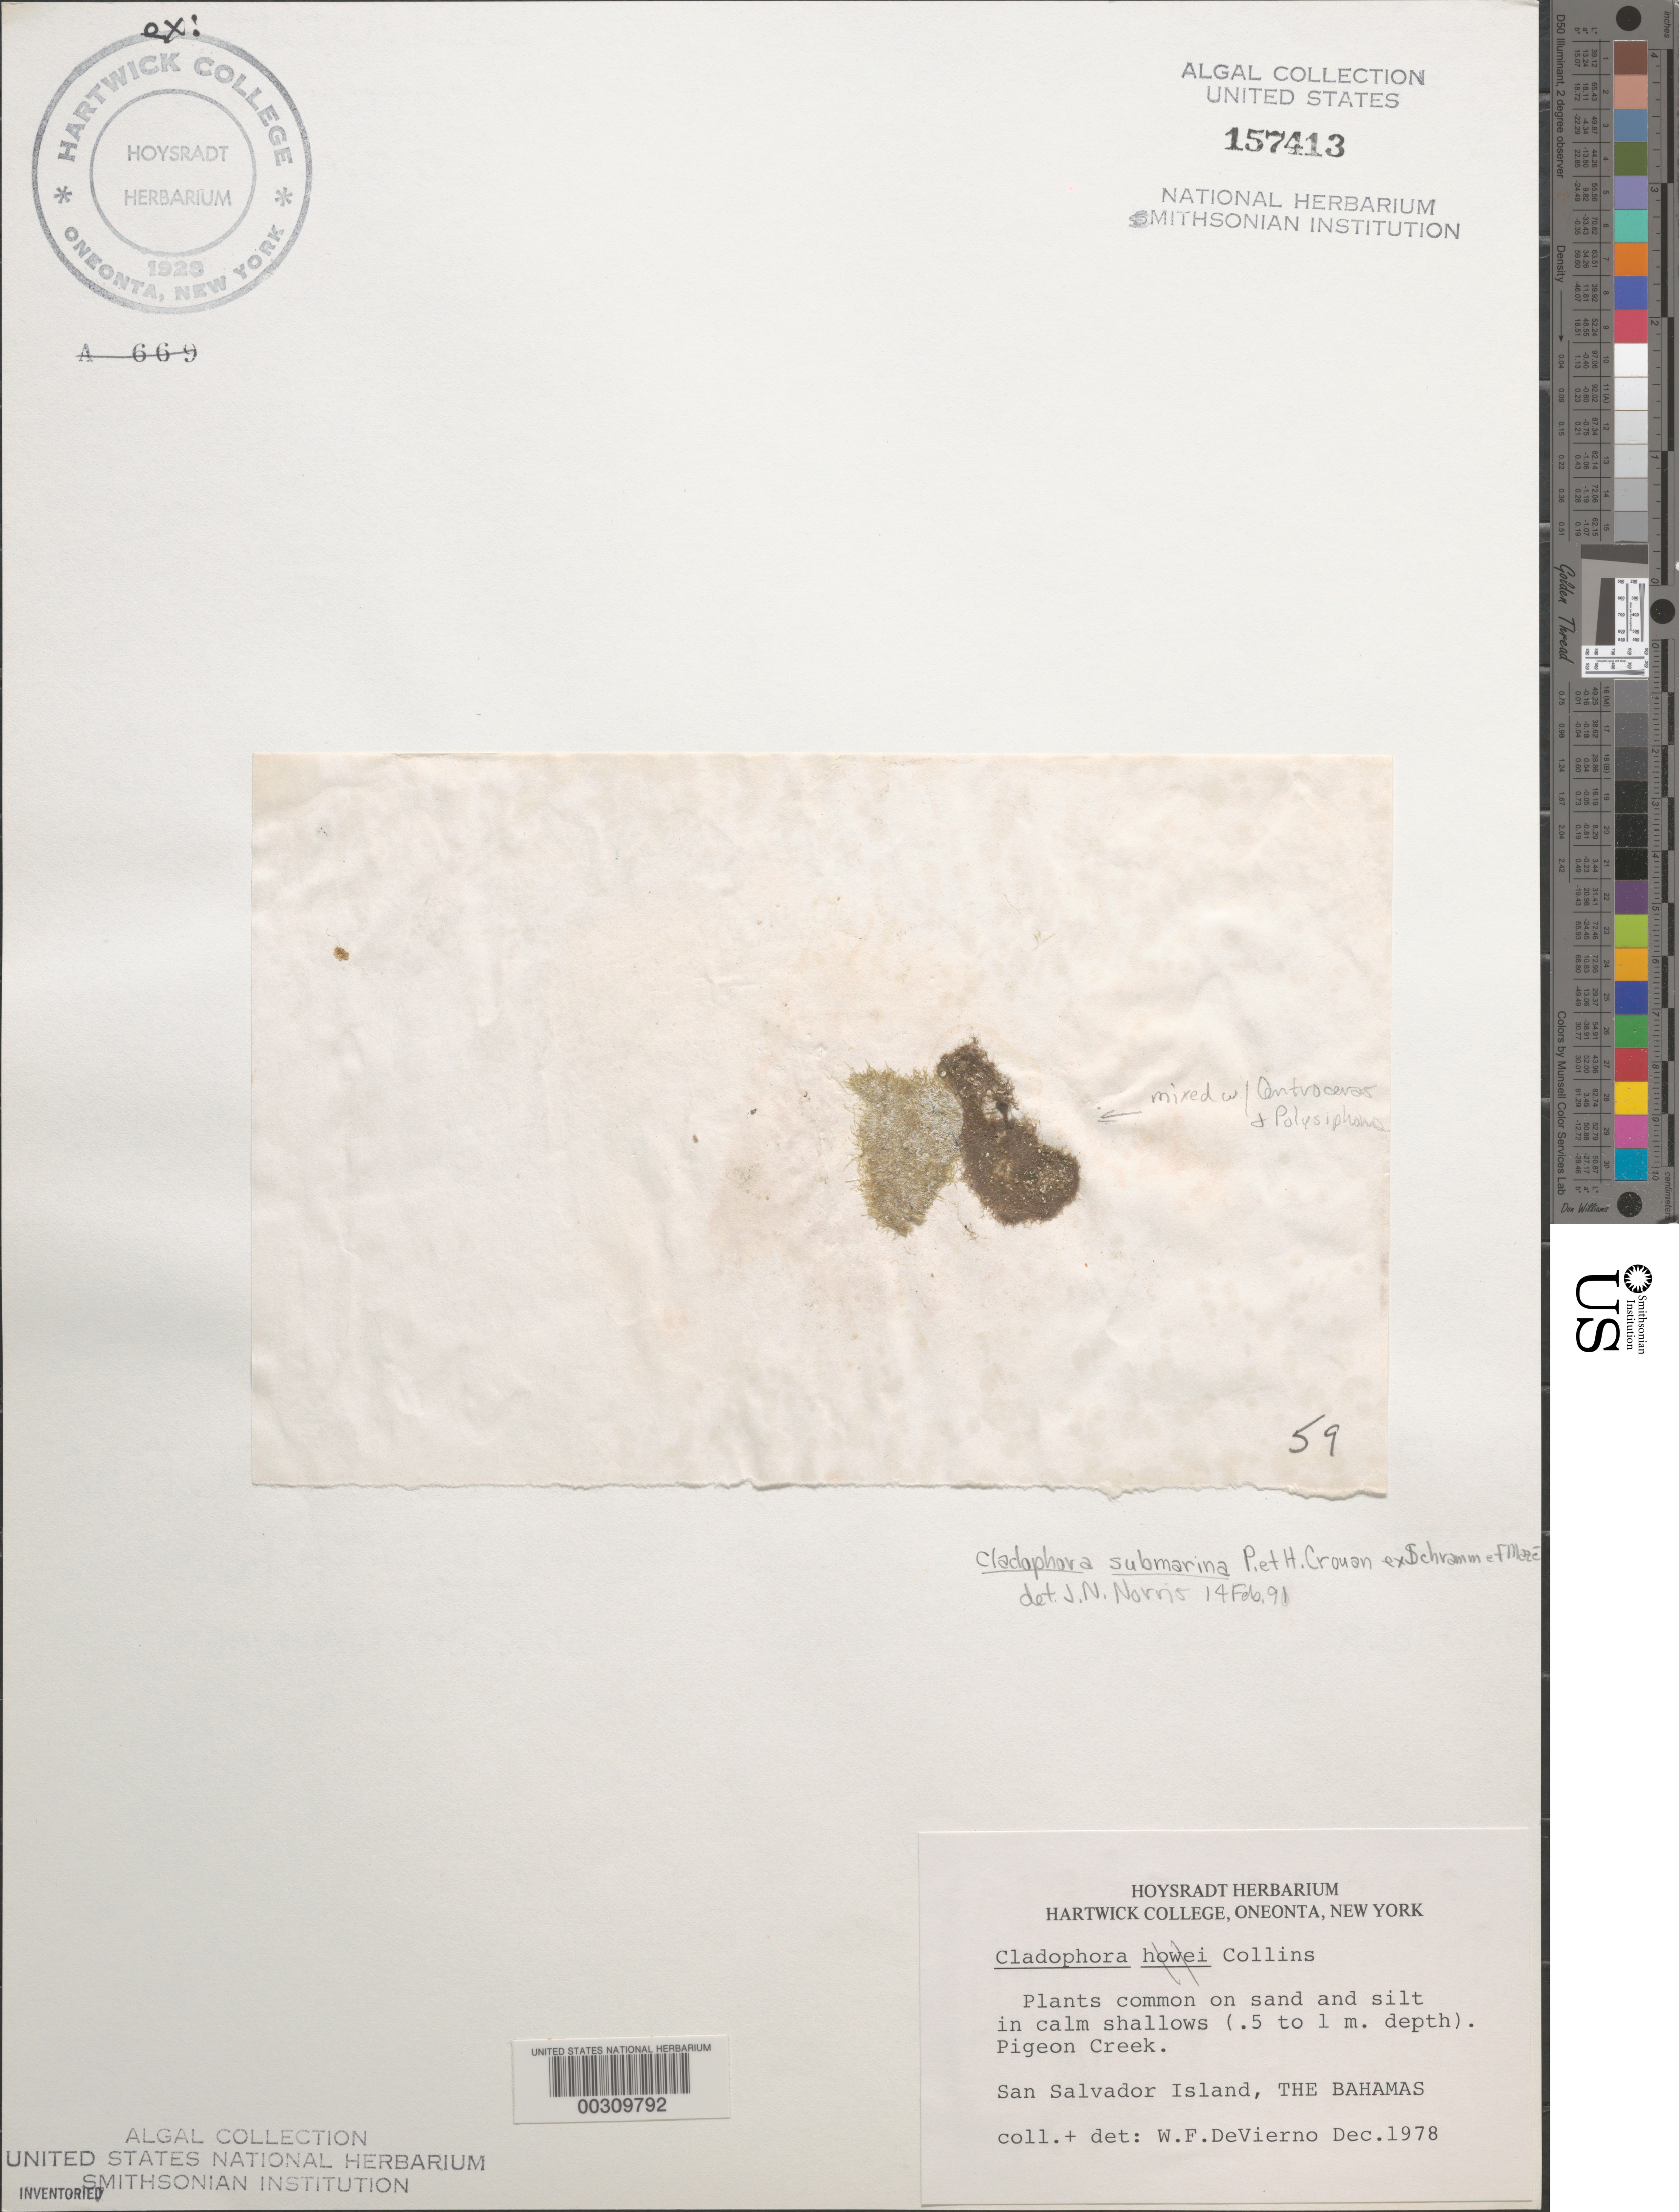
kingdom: Plantae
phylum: Chlorophyta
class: Ulvophyceae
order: Cladophorales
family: Cladophoraceae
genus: Cladophora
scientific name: Cladophora submarina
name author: P. Crouan & H. Crouan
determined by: Norris, James N.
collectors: W. Devierno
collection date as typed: Dec 1978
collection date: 1978-12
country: Bahamas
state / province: San Salvador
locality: Pigeon creek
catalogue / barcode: US 157413